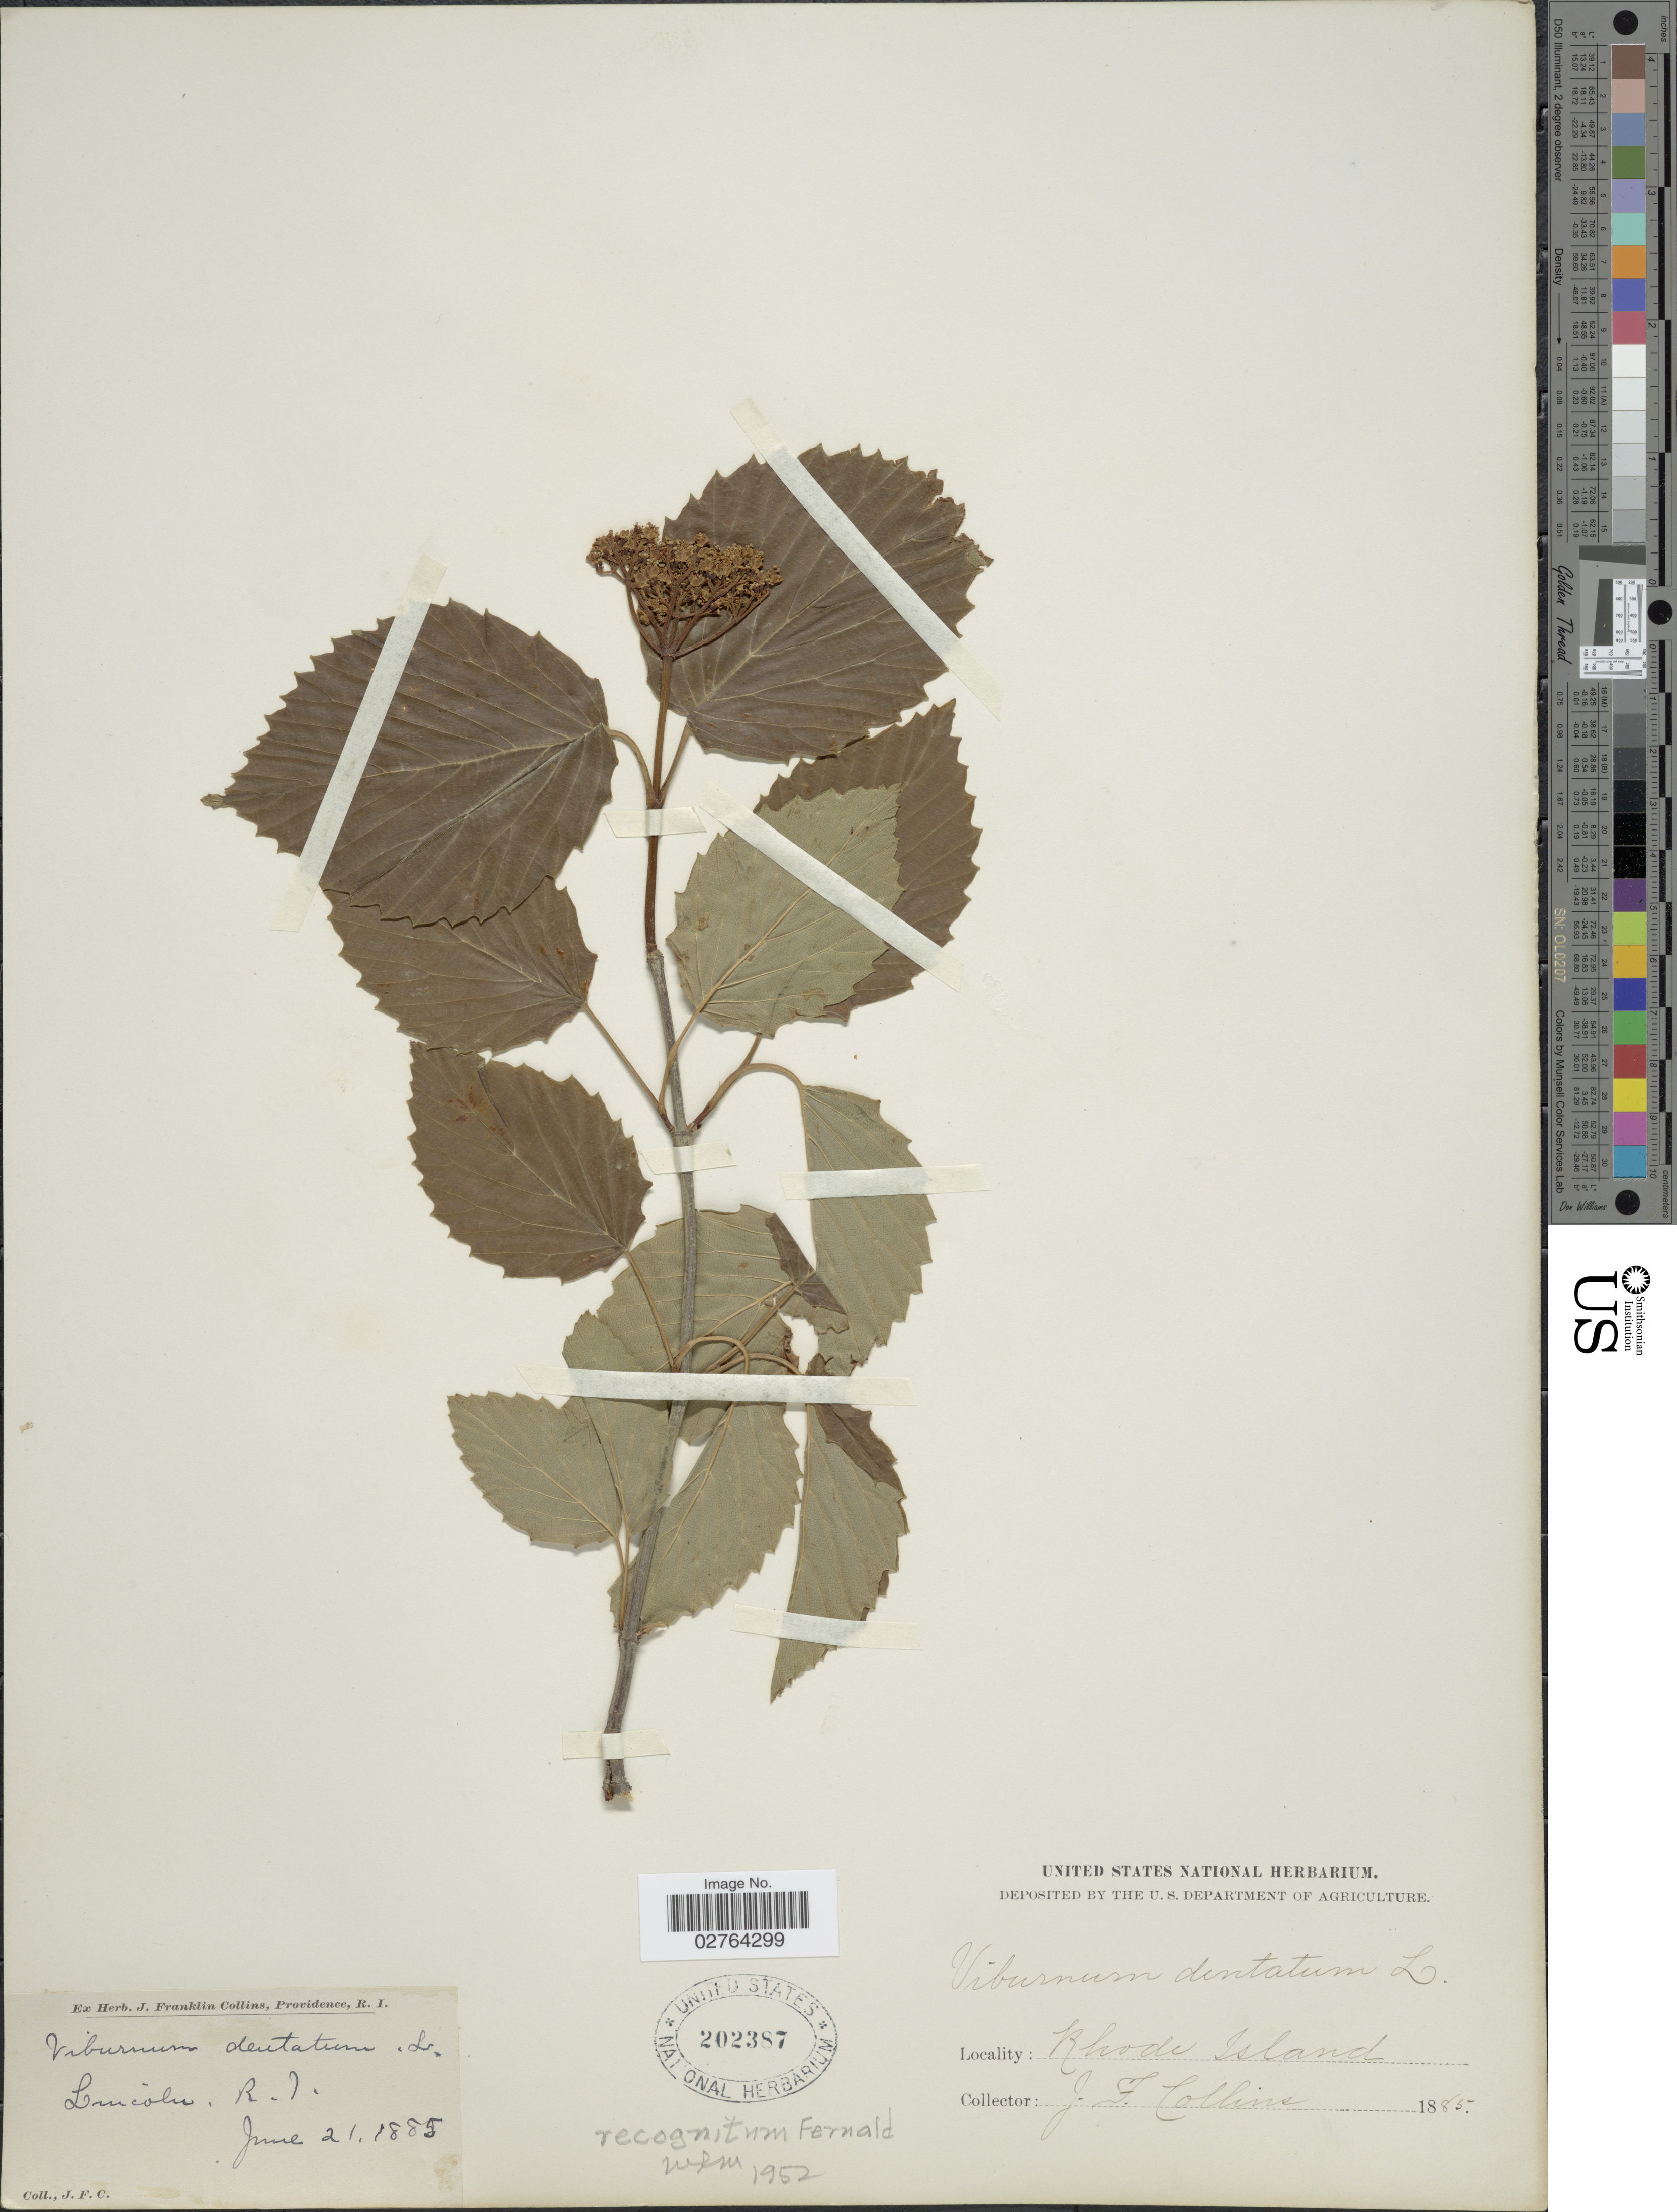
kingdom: Plantae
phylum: Tracheophyta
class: Magnoliopsida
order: Dipsacales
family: Viburnaceae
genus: Viburnum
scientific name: Viburnum recognitum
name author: Fernald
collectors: J. Collins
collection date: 1885-06-21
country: United States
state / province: Rhode Island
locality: Lincoln.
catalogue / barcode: US 202387